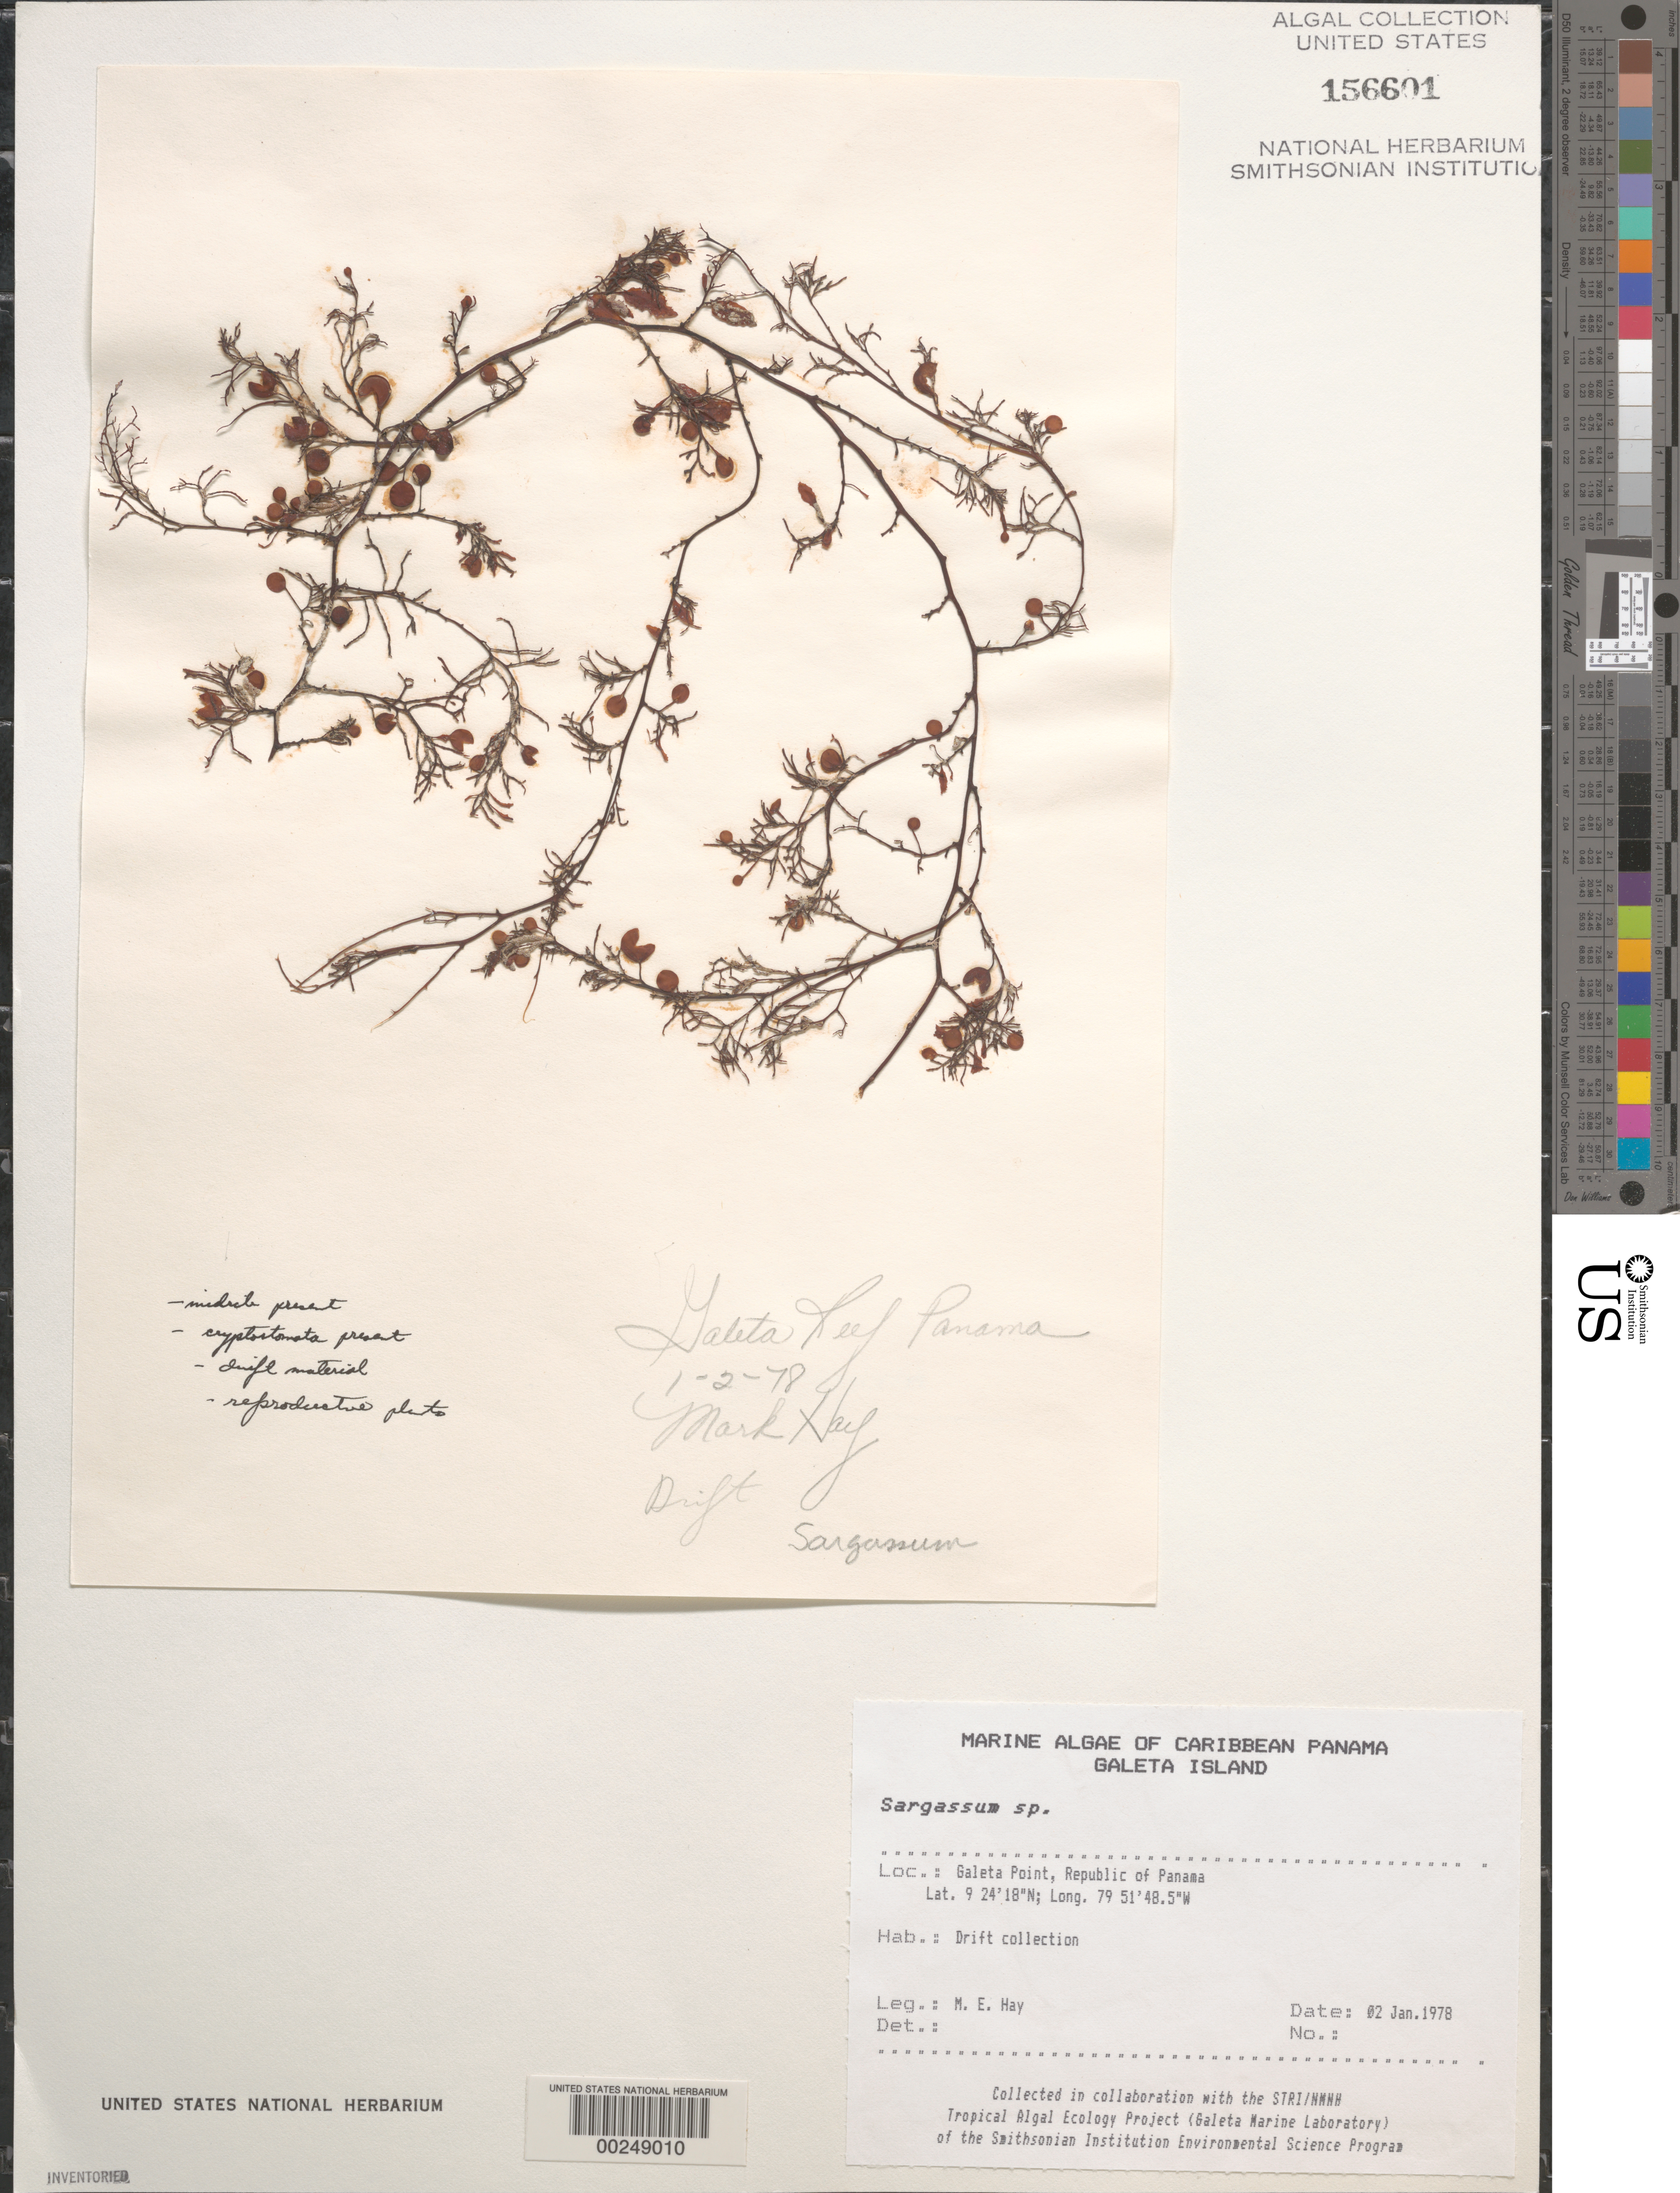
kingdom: Chromista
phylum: Ochrophyta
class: Phaeophyceae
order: Fucales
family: Sargassaceae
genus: Sargassum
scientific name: Sargassum sp.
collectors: M. E. Hay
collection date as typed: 02 Jan 1978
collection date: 1978-01-02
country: Panama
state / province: Colón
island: Galeta Island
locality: Galeta Point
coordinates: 9 24' 18" N, 79 51' 48.5" W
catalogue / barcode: US 156601